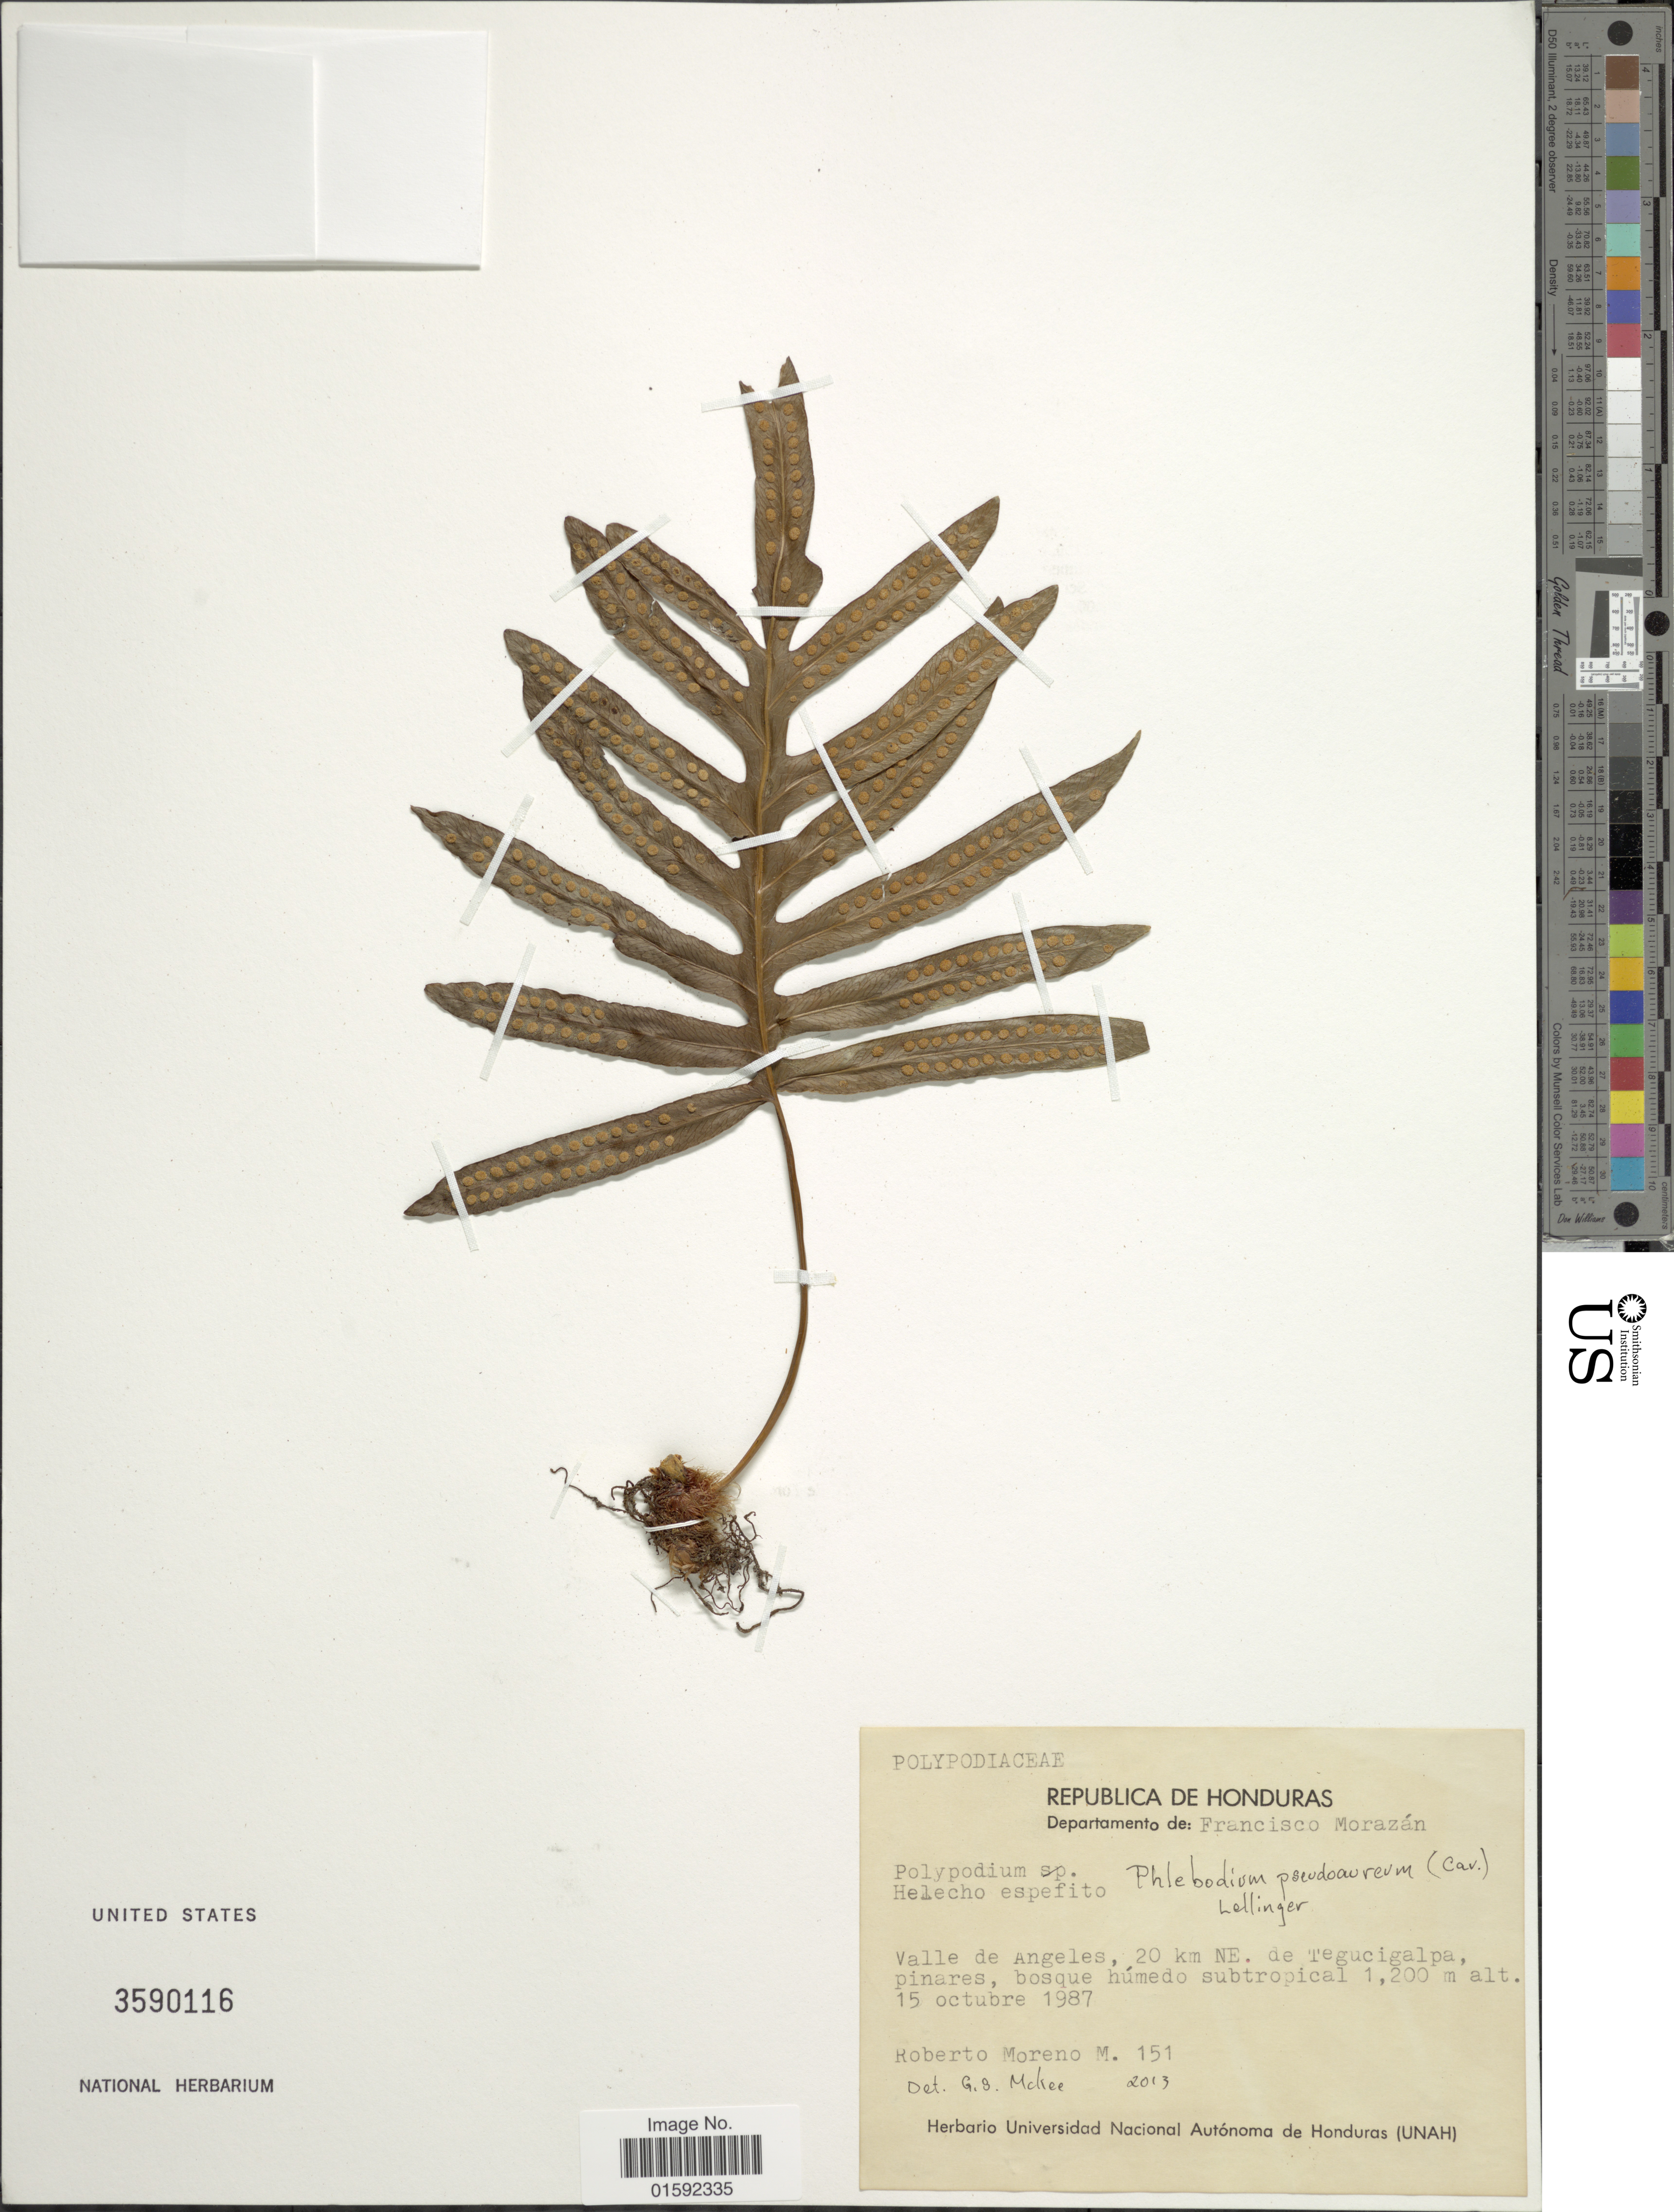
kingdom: Plantae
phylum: Tracheophyta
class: Polypodiopsida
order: Polypodiales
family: Polypodiaceae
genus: Phlebodium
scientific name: Phlebodium pseudoaureum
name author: (Cav.) Lellinger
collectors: R. Moreno M.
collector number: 151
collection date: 1987-10-15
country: Honduras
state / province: Fco. Morazán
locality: Republica de Honduras, Departamento de: Francisco Morazán, Valle de Angeles, 20 km NE. de Tegucigalpa.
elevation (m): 1200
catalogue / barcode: US 3590116